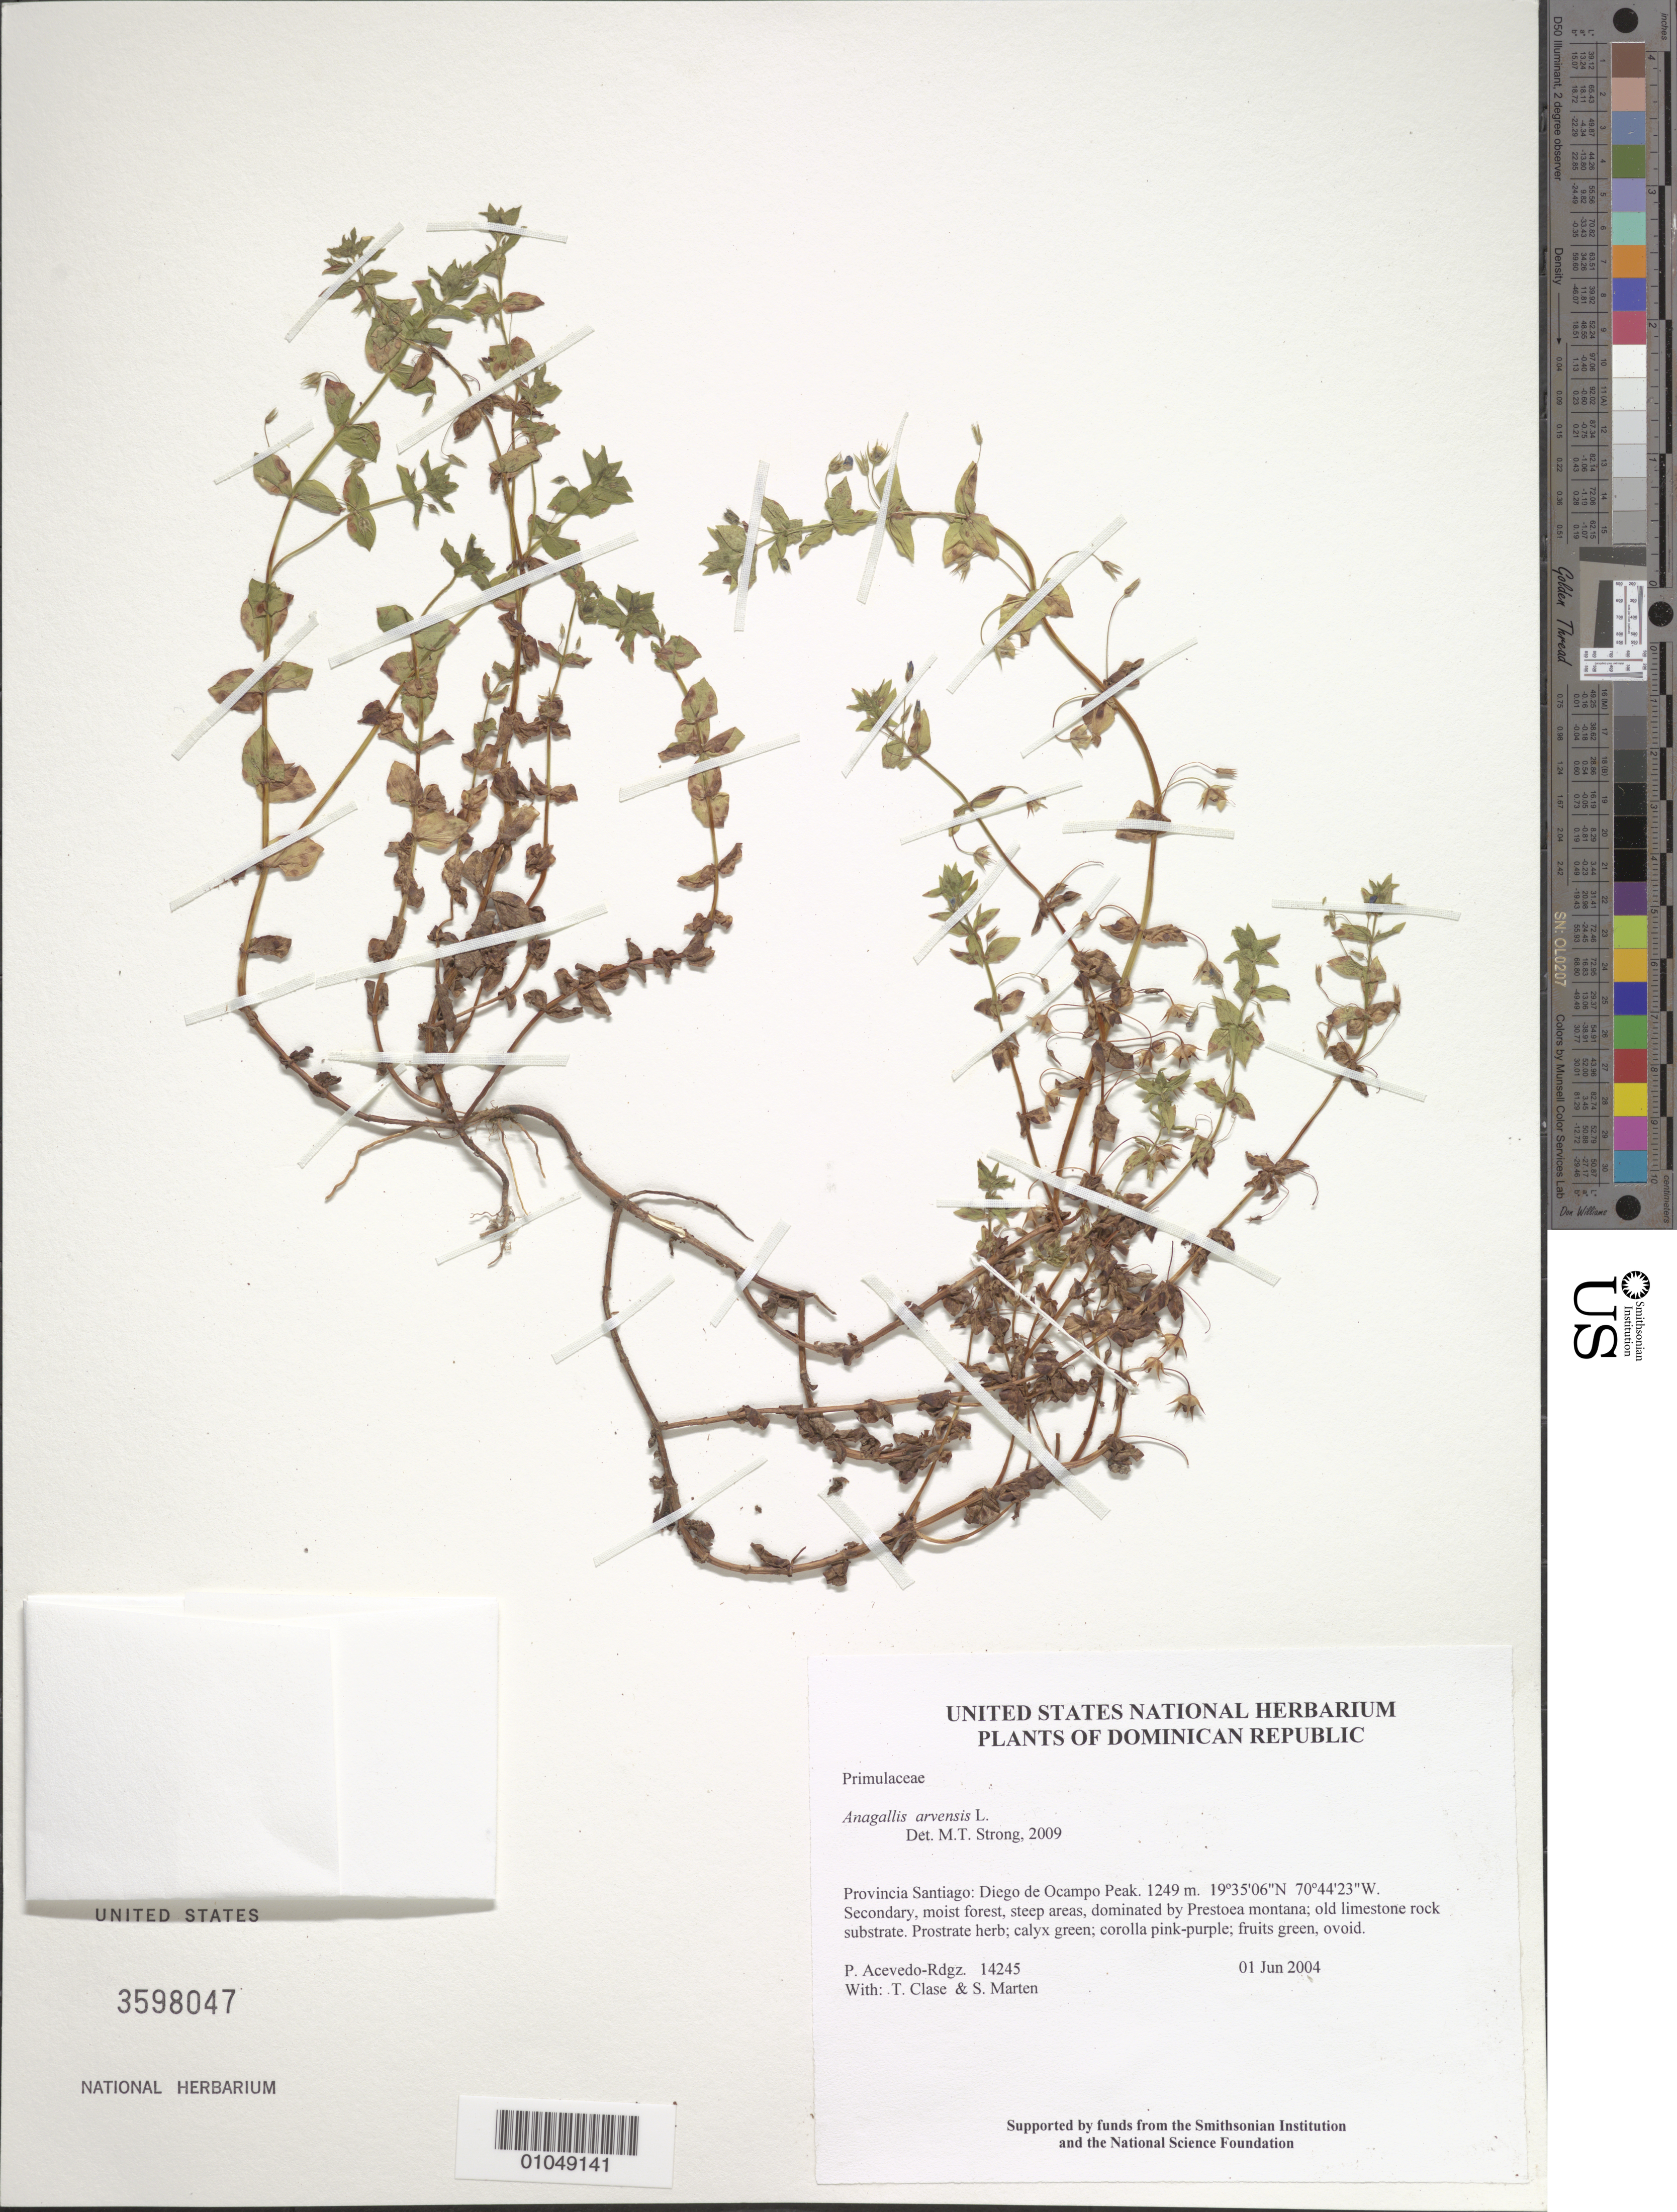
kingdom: Plantae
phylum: Tracheophyta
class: Magnoliopsida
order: Ericales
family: Primulaceae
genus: Anagallis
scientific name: Anagallis arvensis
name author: L.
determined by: Strong, M. T., (US), Smithsonian Institution - National Museum of Natural History (UNITED STATES)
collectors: P. Acevedo-Rodr., T. Clase & S. Marten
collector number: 14245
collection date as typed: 01 Jun 2004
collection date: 2004-06-01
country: Dominican Republic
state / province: Santiago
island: Hispaniola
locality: Provincia Santiago: Diego de Ocampo Peak.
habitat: Secondary, moist forest, steep areas, dominated by Prestoea montana; old limestone rock substrate.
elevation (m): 1249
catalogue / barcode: US 3598047